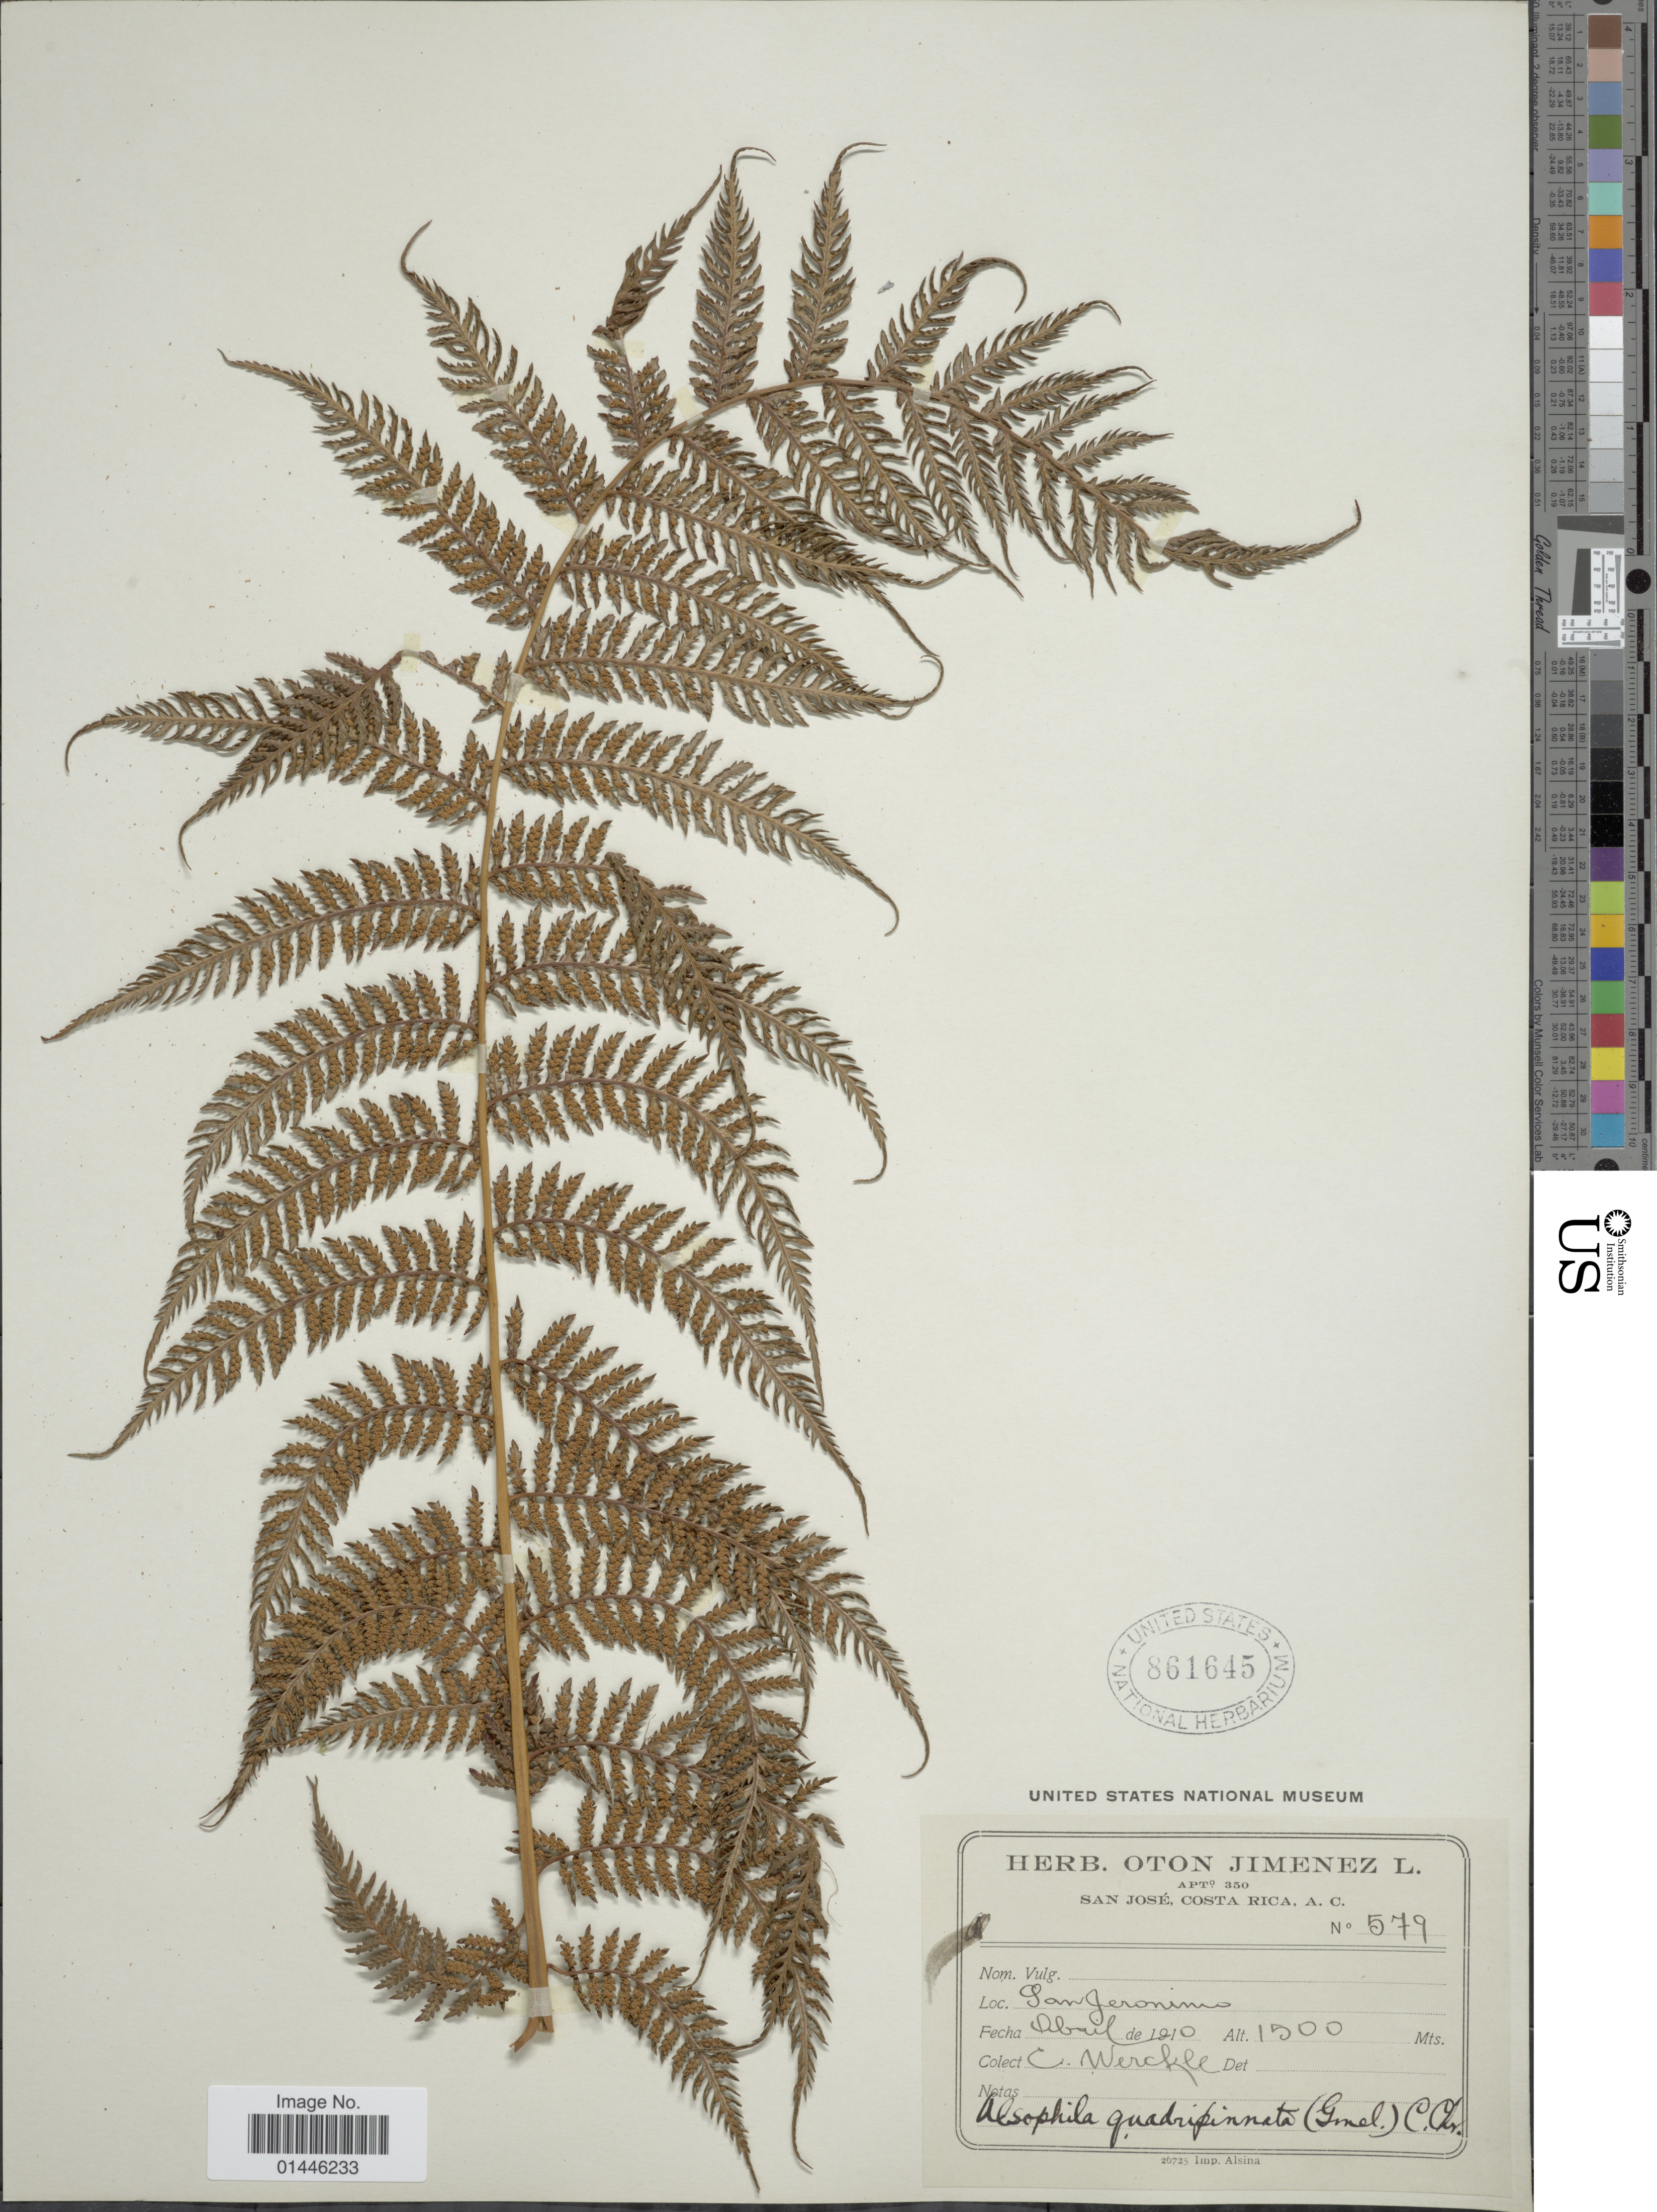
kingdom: Plantae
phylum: Tracheophyta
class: Polypodiopsida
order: Cyatheales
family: Dicksoniaceae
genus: Lophosoria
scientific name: Lophosoria quadripinnata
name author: (J.F. Gmel.) C. Chr.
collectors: C. C Wercklé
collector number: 579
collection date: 1910-04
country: Costa Rica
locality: San Jeronimo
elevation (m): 1500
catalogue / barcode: US 861645